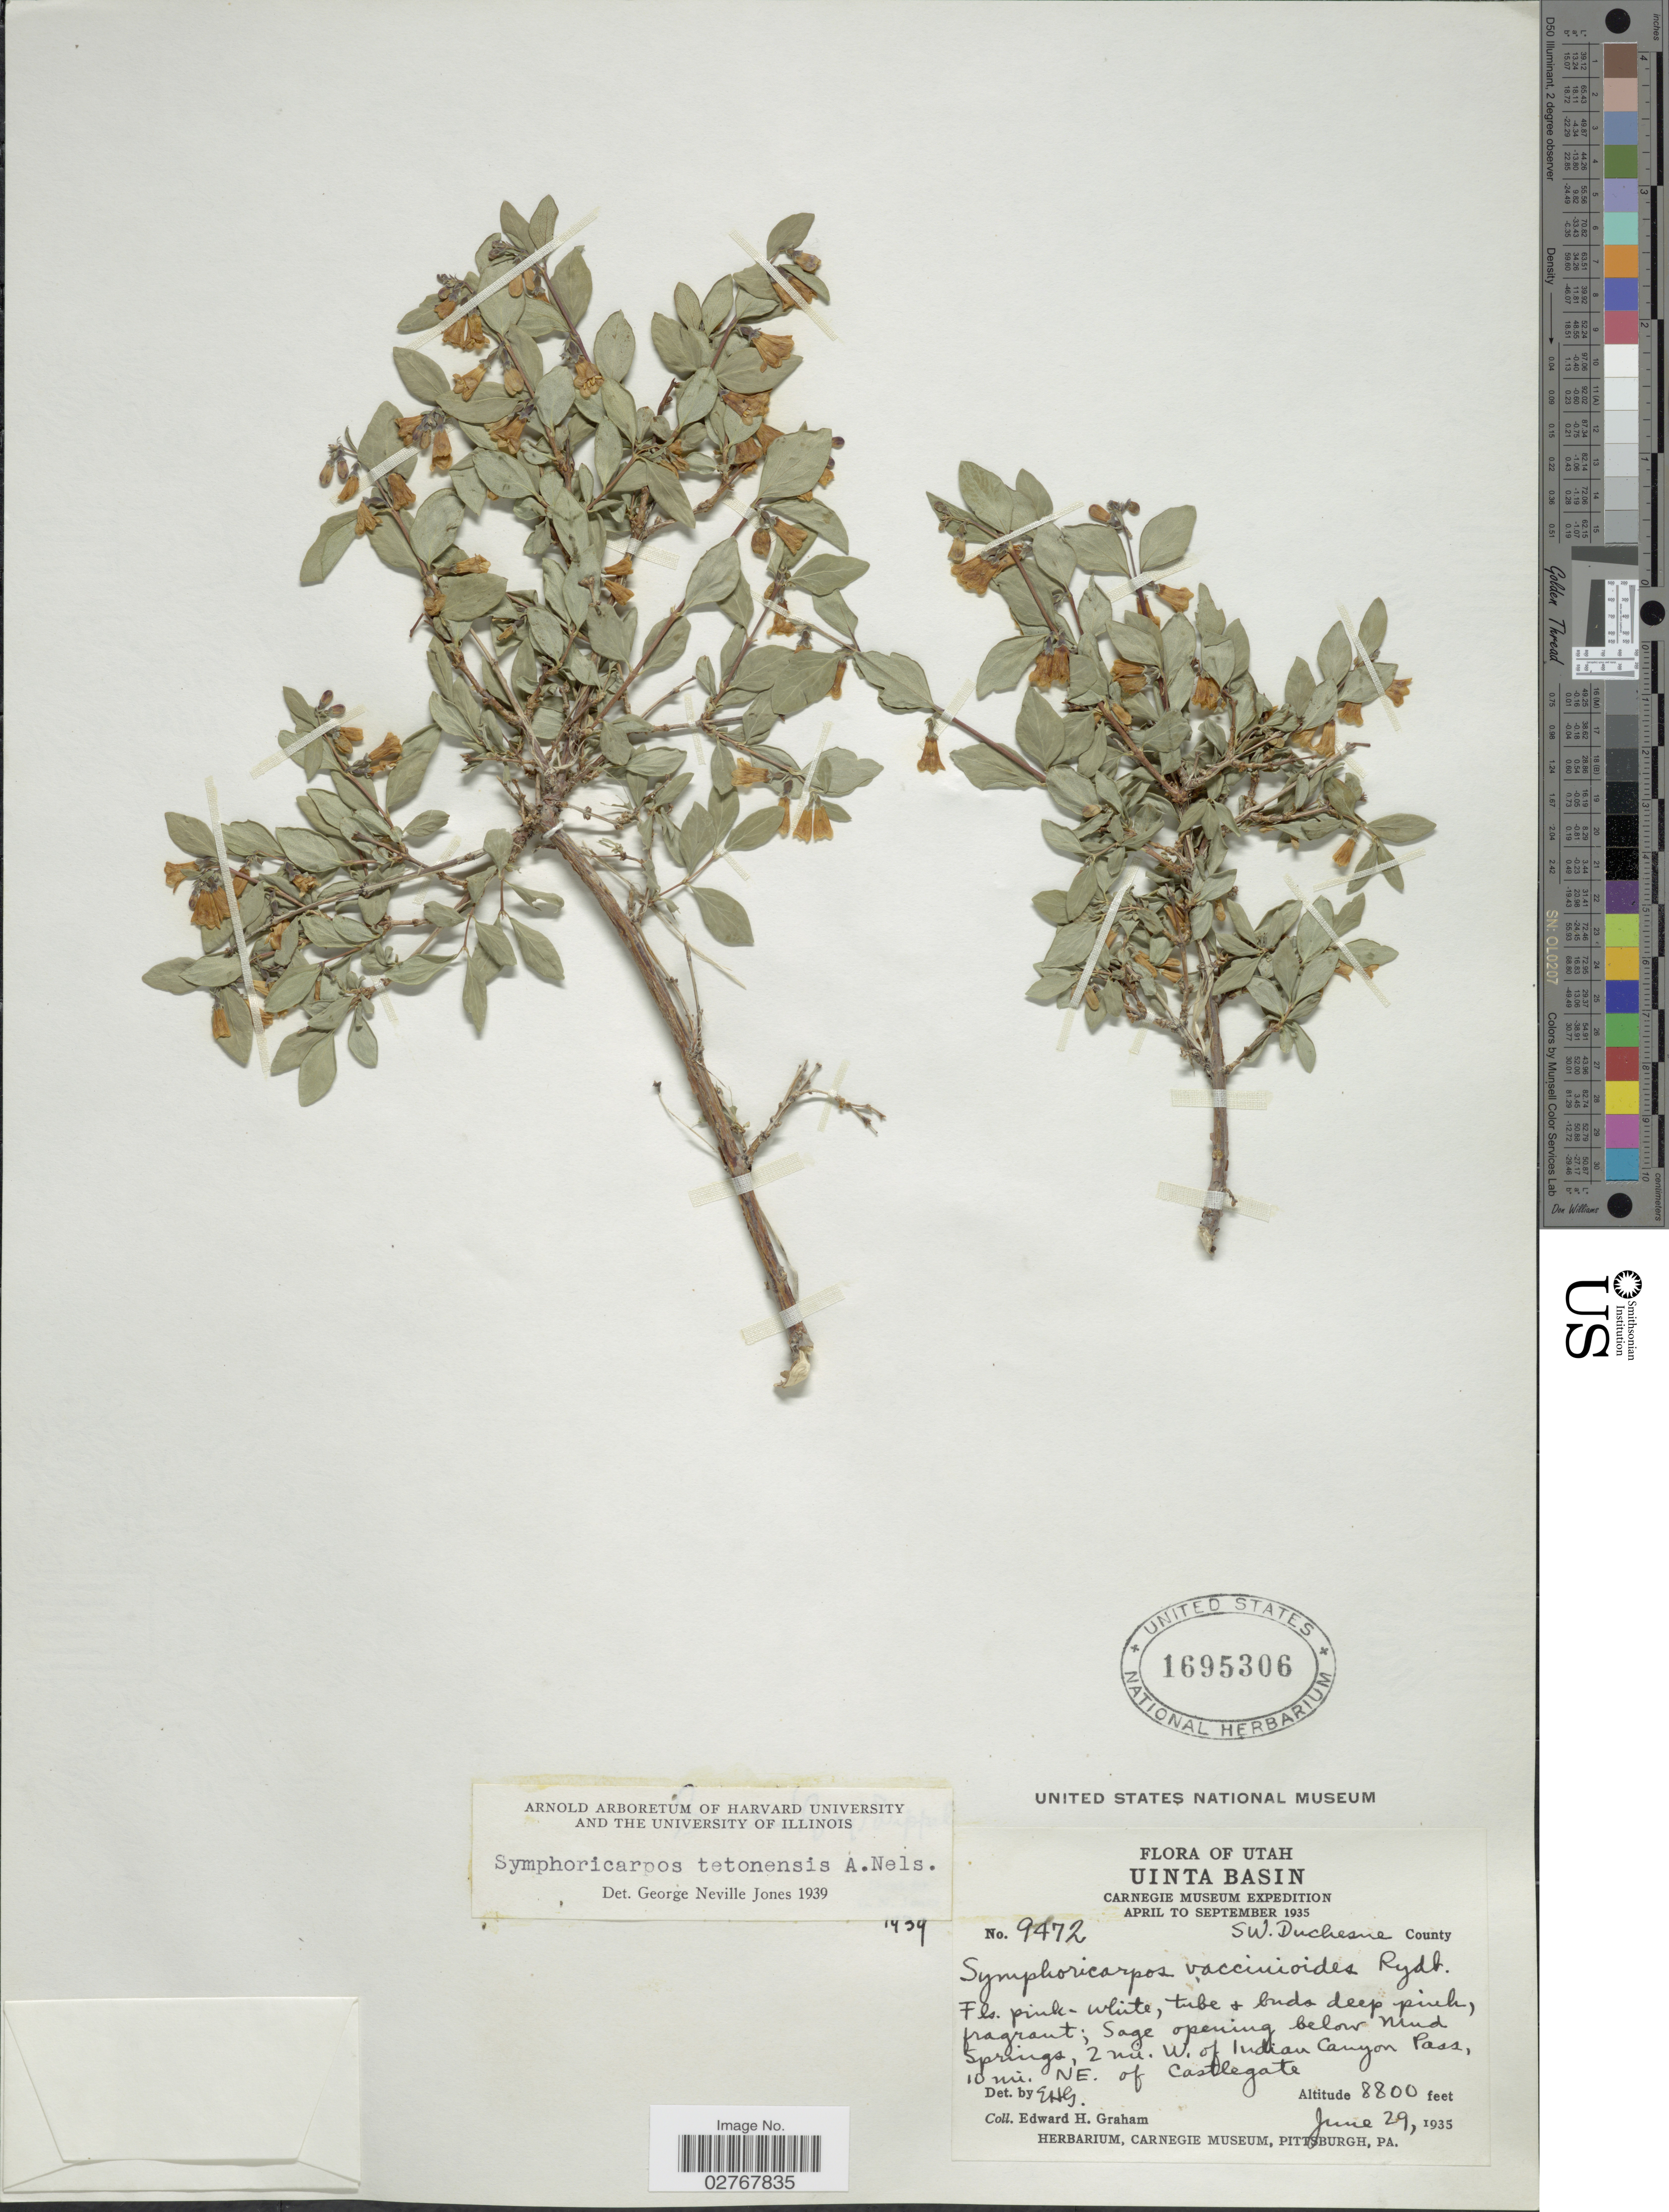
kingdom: Plantae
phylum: Tracheophyta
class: Magnoliopsida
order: Dipsacales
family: Caprifoliaceae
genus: Symphoricarpos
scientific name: Symphoricarpos tetonensis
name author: A. Nelson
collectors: E. H. Graham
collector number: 9472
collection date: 1935-06-29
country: United States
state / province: Utah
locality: Uinta Basin, Sage opening below Mud Springs, 2 mi. W. of Indian Canyon Pass, 10 mi. NE. of Castlegate.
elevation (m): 2682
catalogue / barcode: US 1695306